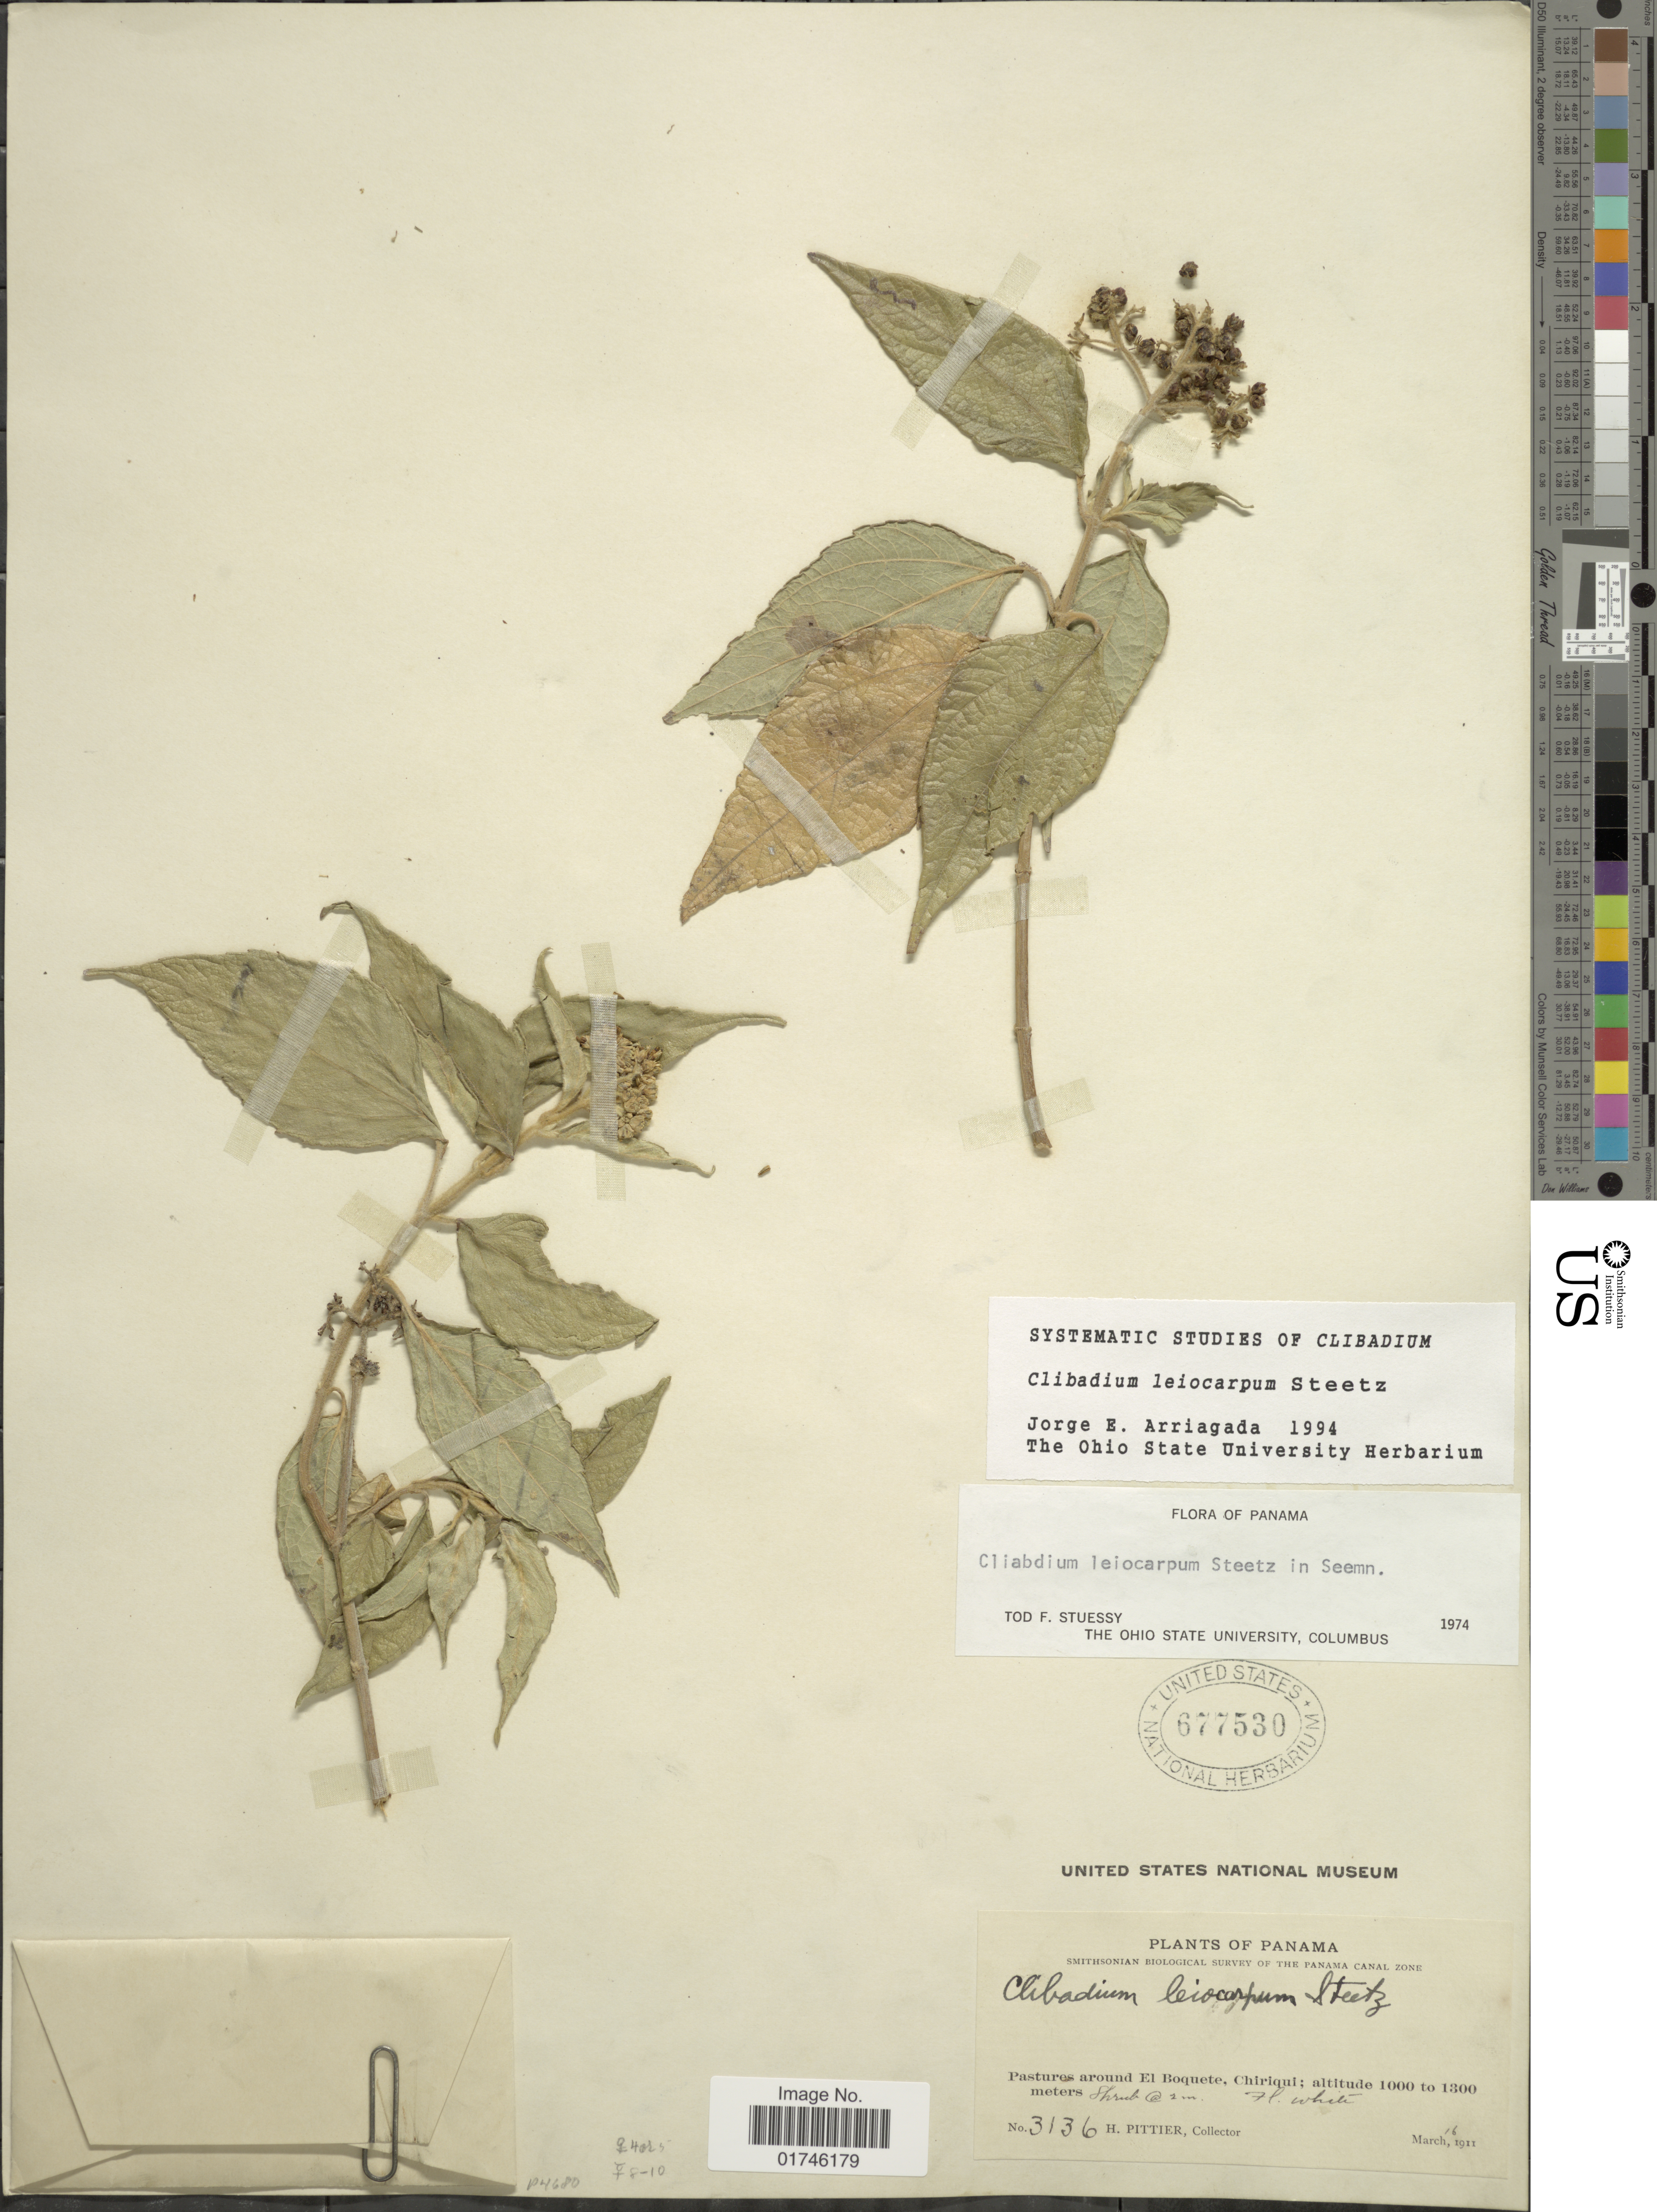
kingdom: Plantae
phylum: Tracheophyta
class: Magnoliopsida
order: Asterales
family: Asteraceae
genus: Clibadium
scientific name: Clibadium leiocarpum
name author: Steetz in Seem.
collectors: H. F. Pittier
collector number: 3136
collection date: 1911-03-16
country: Panama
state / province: Chiriqui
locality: Pastures around El Boquete, Chiriqui.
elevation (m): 1000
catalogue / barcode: US 677530